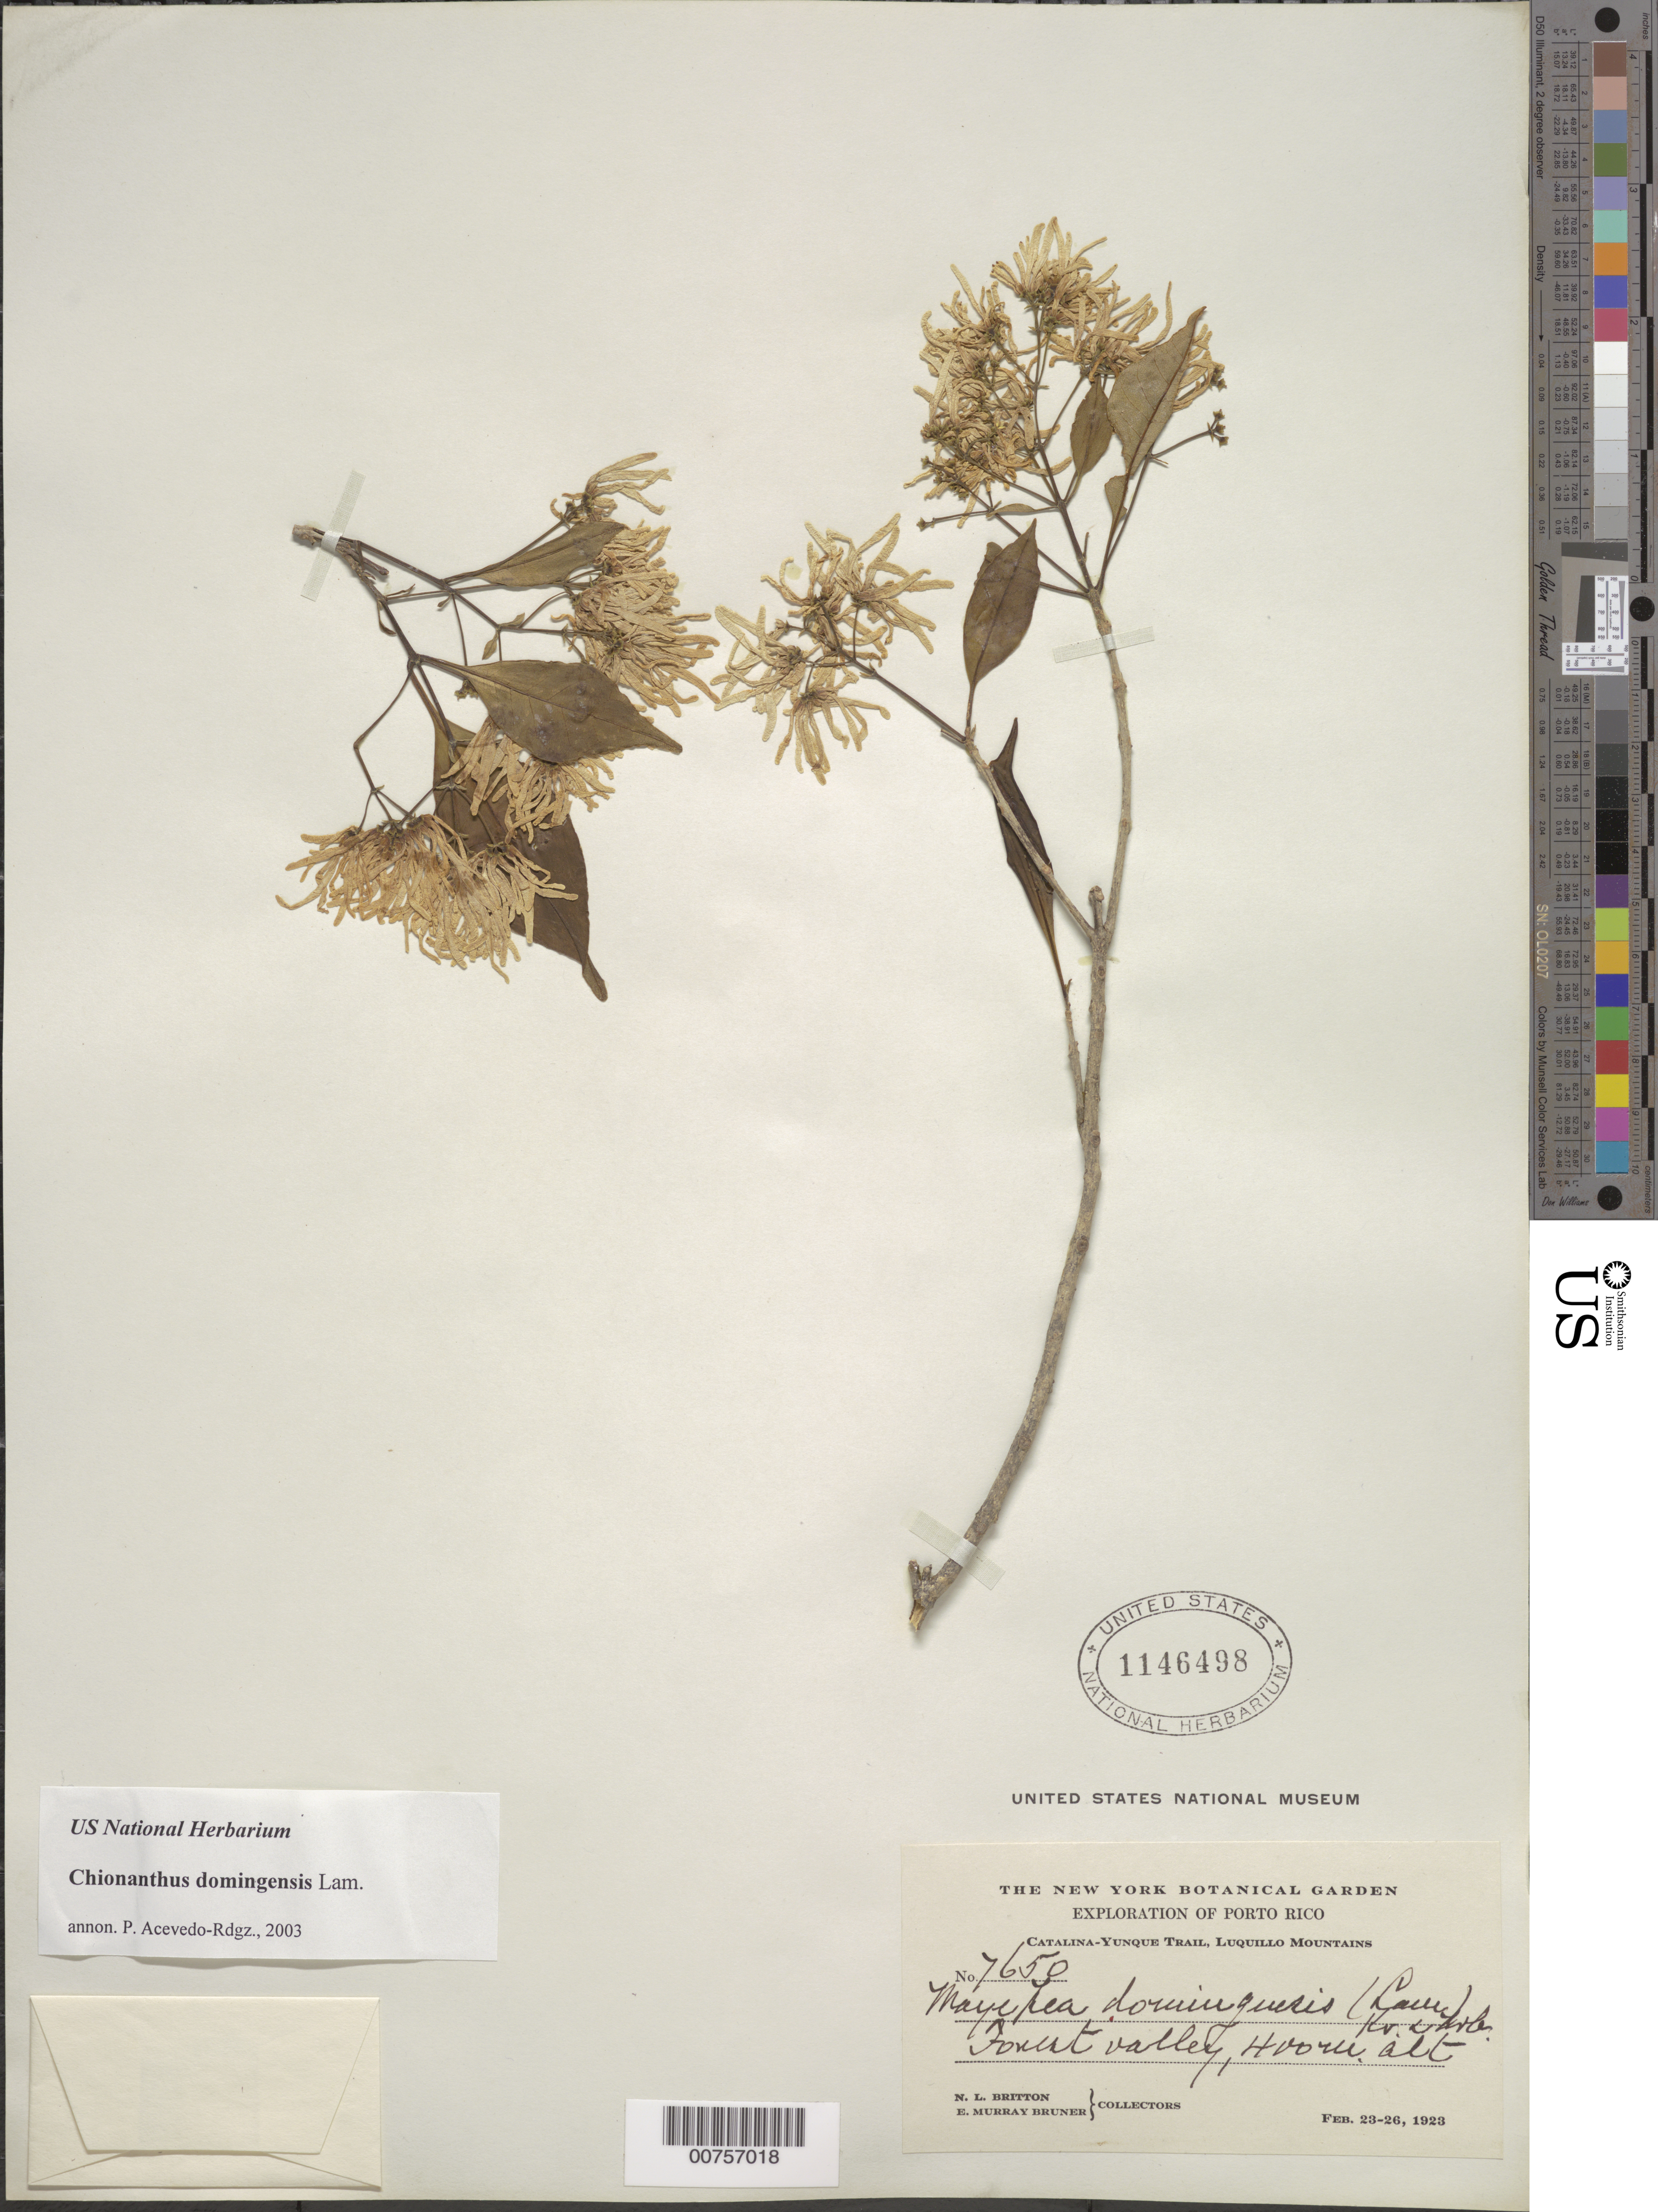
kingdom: Plantae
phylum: Tracheophyta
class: Magnoliopsida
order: Lamiales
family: Oleaceae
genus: Chionanthus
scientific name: Chionanthus domingensis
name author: Lam.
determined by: Acevedo-Rodríguez, P., (BOT), Smithsonian Institution - National Museum of Natural History (UNITED STATES)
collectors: N. Britton & A. E. Murray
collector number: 7658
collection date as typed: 23 Feb 1923 to 26 Feb 1923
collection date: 1923-02-23/1923-02-26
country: Puerto Rico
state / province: Luquillo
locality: Catalina-Yunque trail, Luquillo Mountains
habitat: Forest Valley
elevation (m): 400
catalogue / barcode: US 1146498